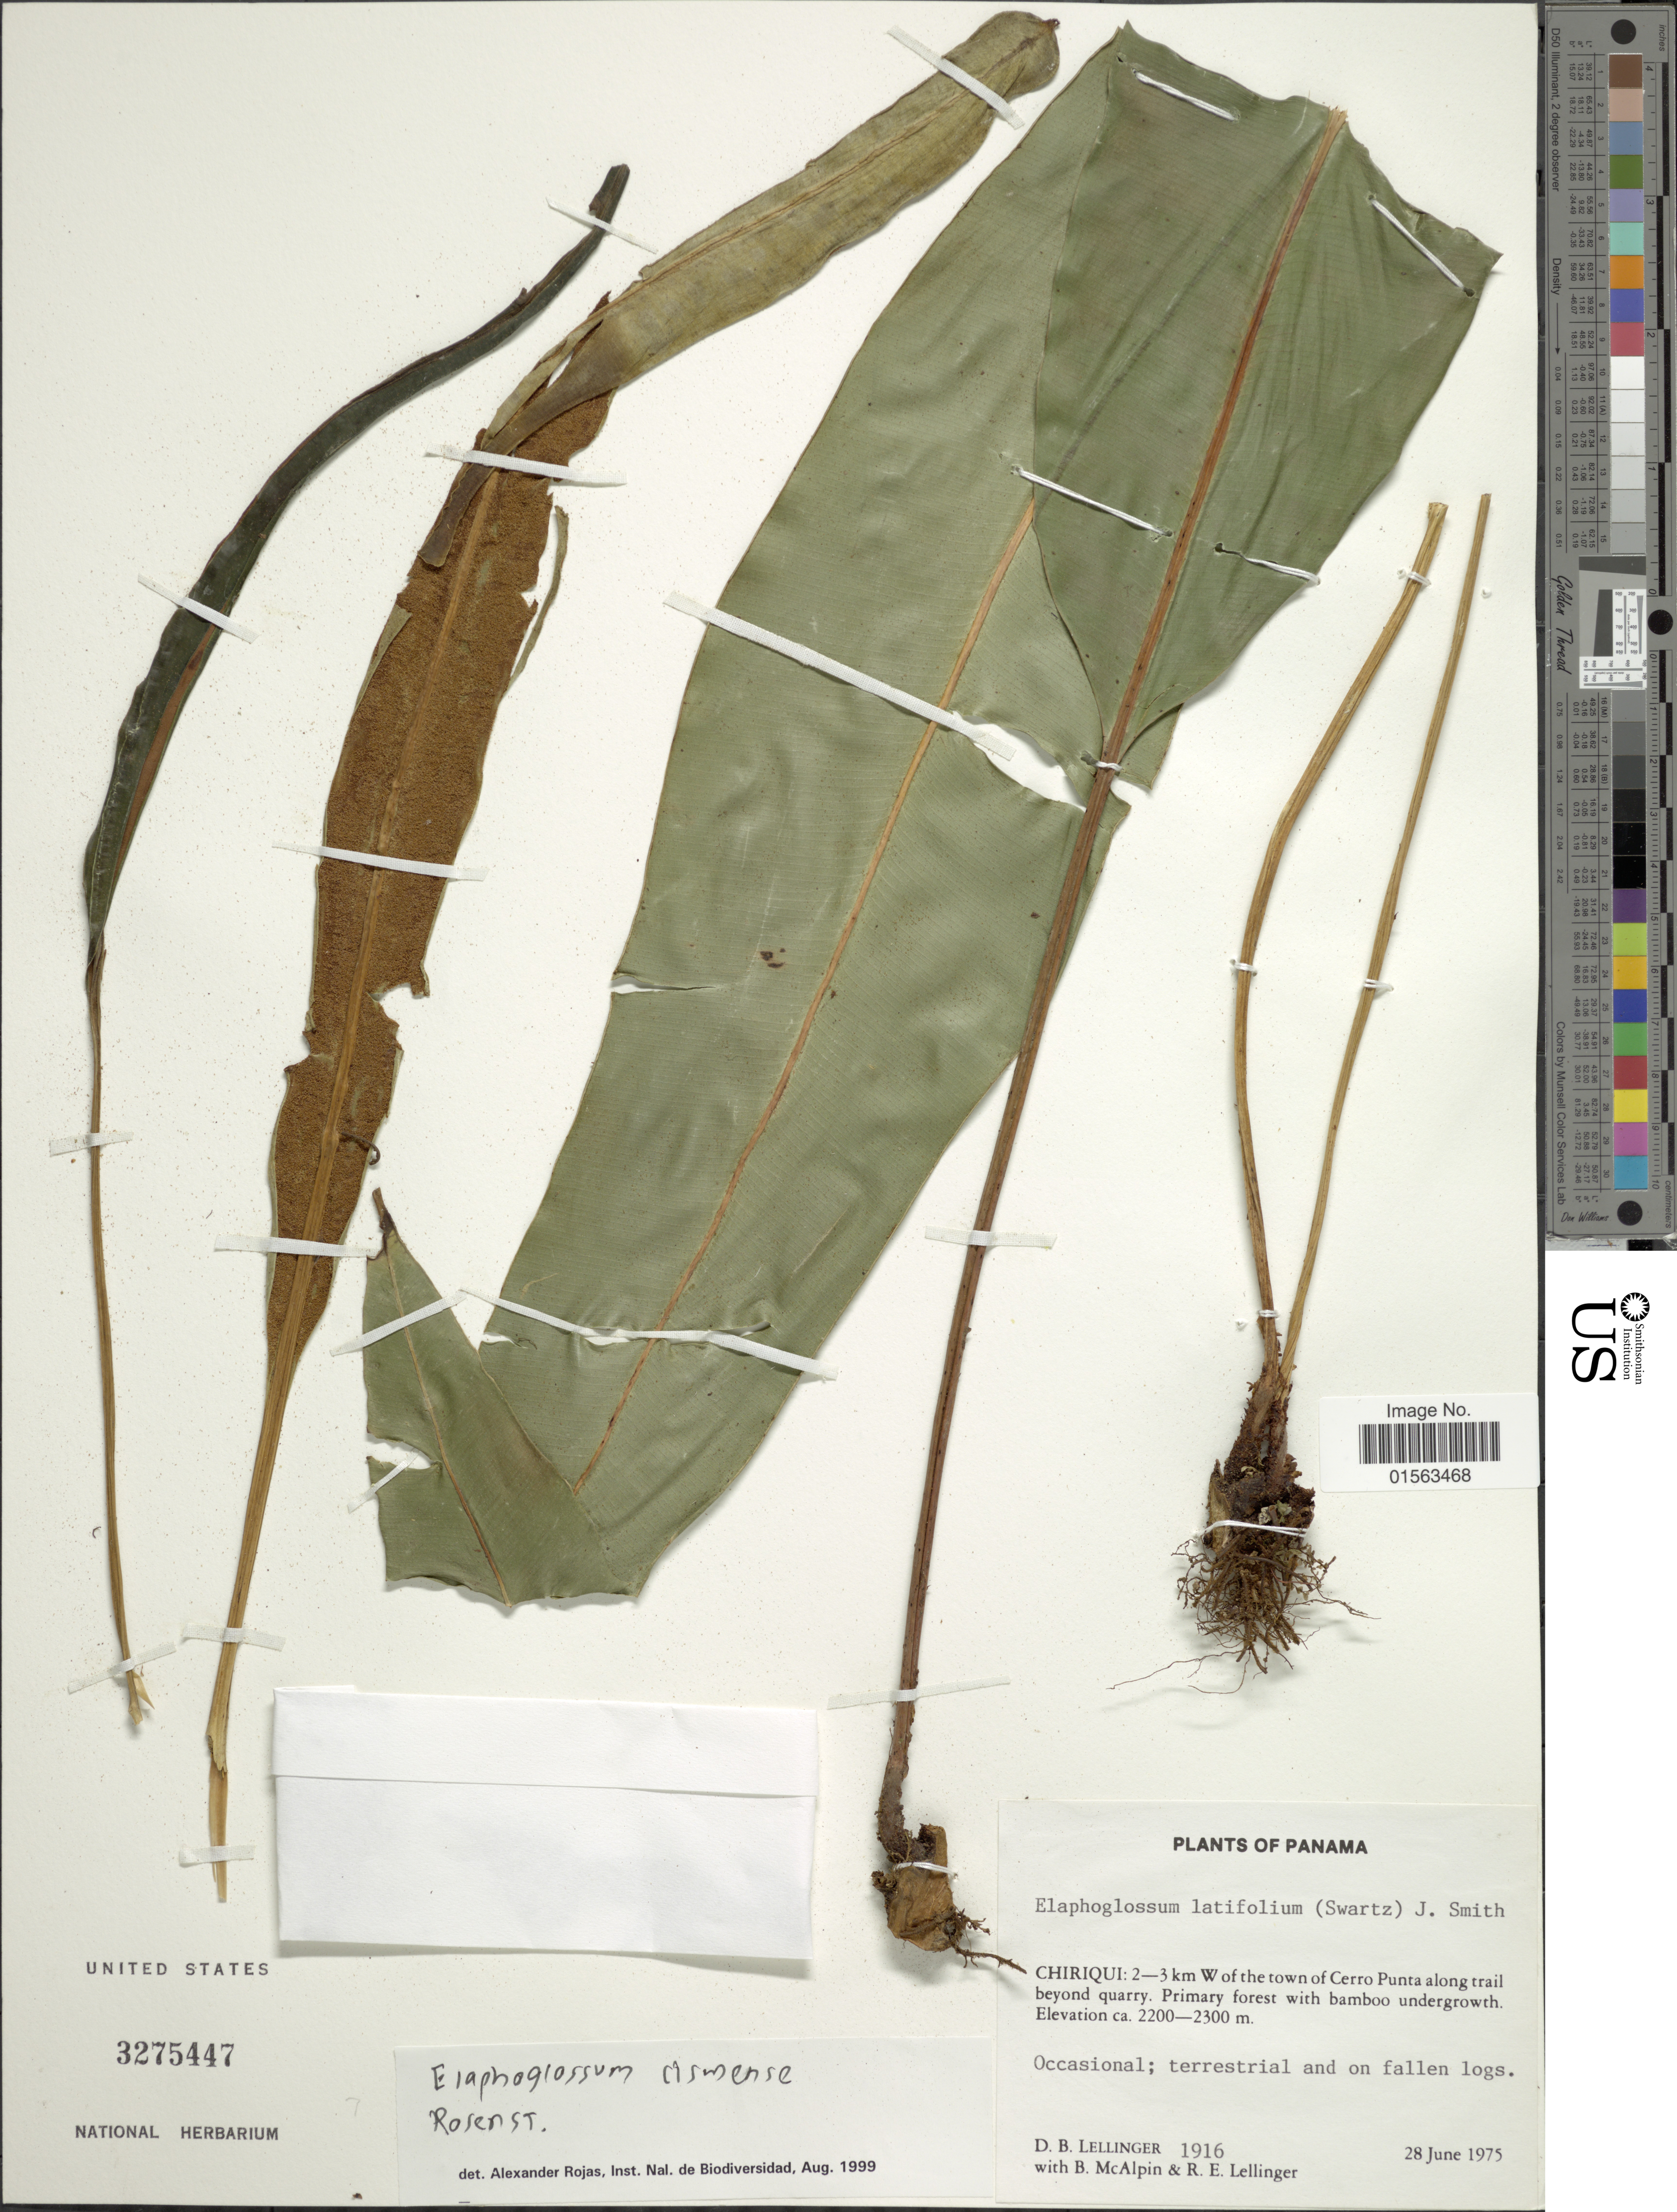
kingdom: Plantae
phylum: Tracheophyta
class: Polypodiopsida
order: Polypodiales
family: Dryopteridaceae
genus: Elaphoglossum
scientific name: Elaphoglossum cismense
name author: Rosenst.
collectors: D. B. Lellinger, B. McAlpin & R. E. Lellinger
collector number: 1916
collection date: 1975-06-28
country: Panama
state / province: Chiriqui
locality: Chiriqui: 2-3 km W of the town of cerro Punta along trail beyond quarry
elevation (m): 2200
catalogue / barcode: US 3275447